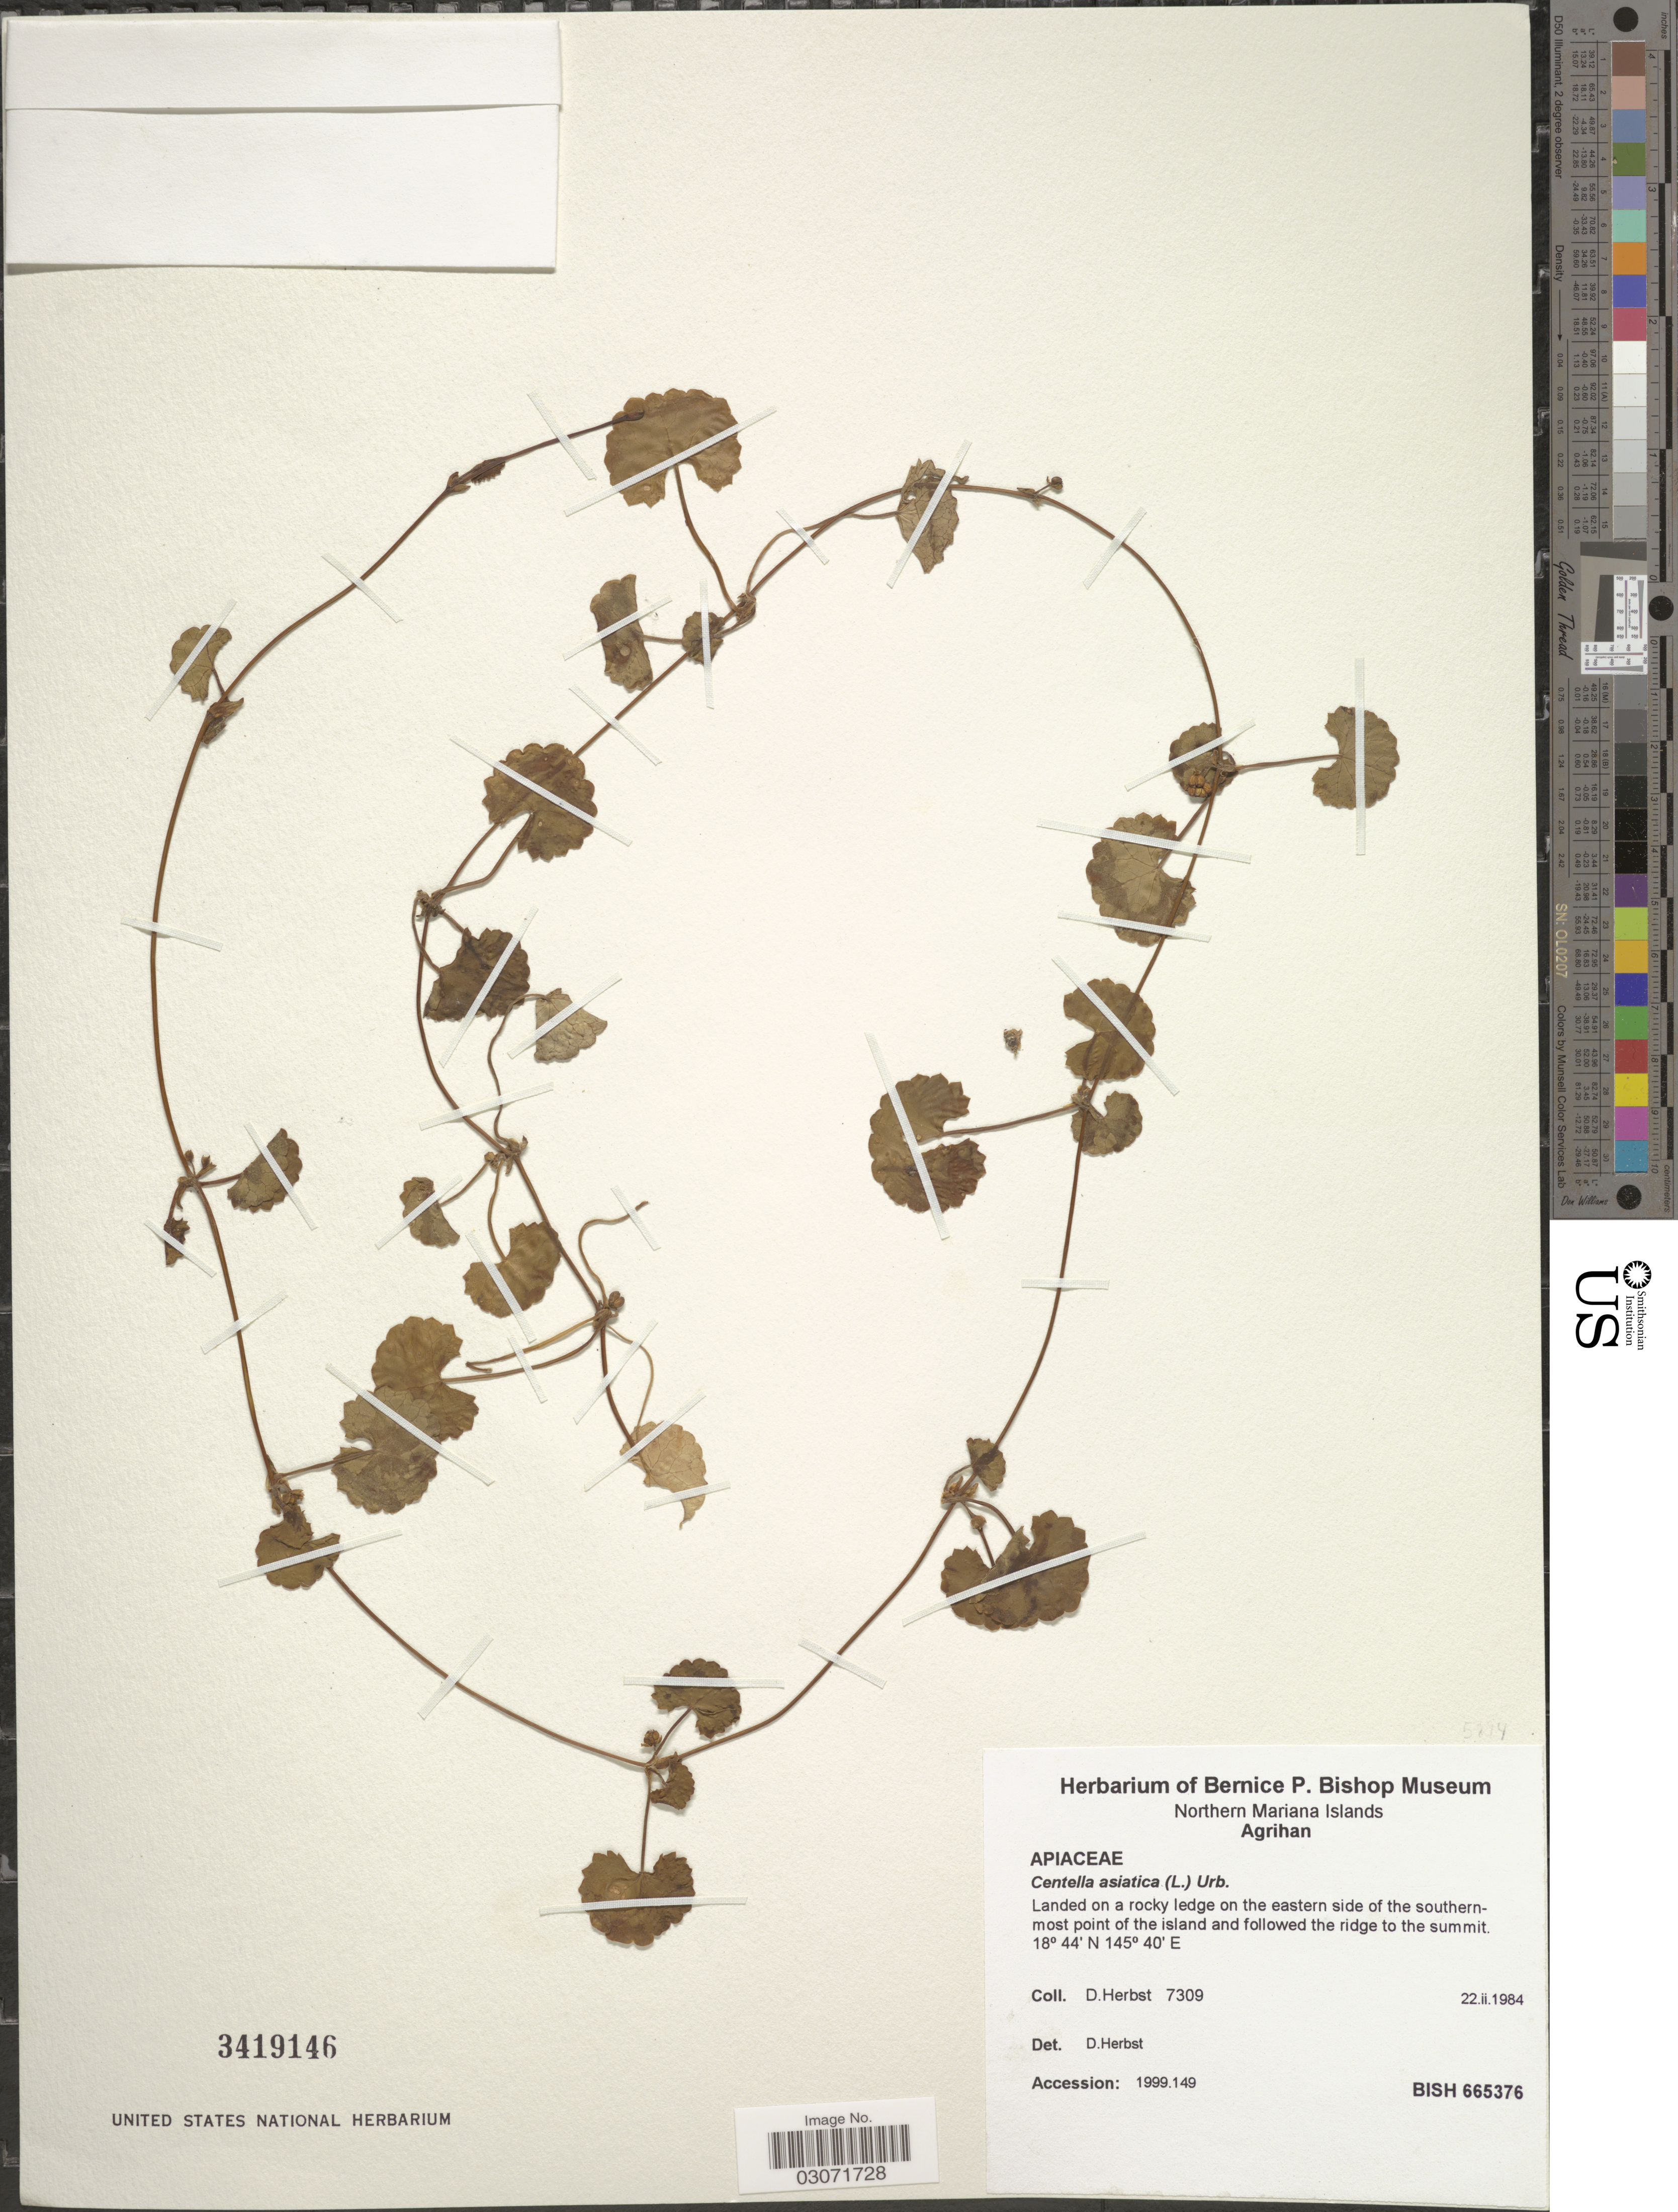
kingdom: Plantae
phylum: Tracheophyta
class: Magnoliopsida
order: Apiales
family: Apiaceae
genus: Centella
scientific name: Centella asiatica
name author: (L.) Urb.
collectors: D. Herbst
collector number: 7309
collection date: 1984-02-22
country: Northern Mariana Islands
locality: Agrihan. Eastern side of the southernmost point of the island and followed the ridge to the summit.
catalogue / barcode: US 3419146